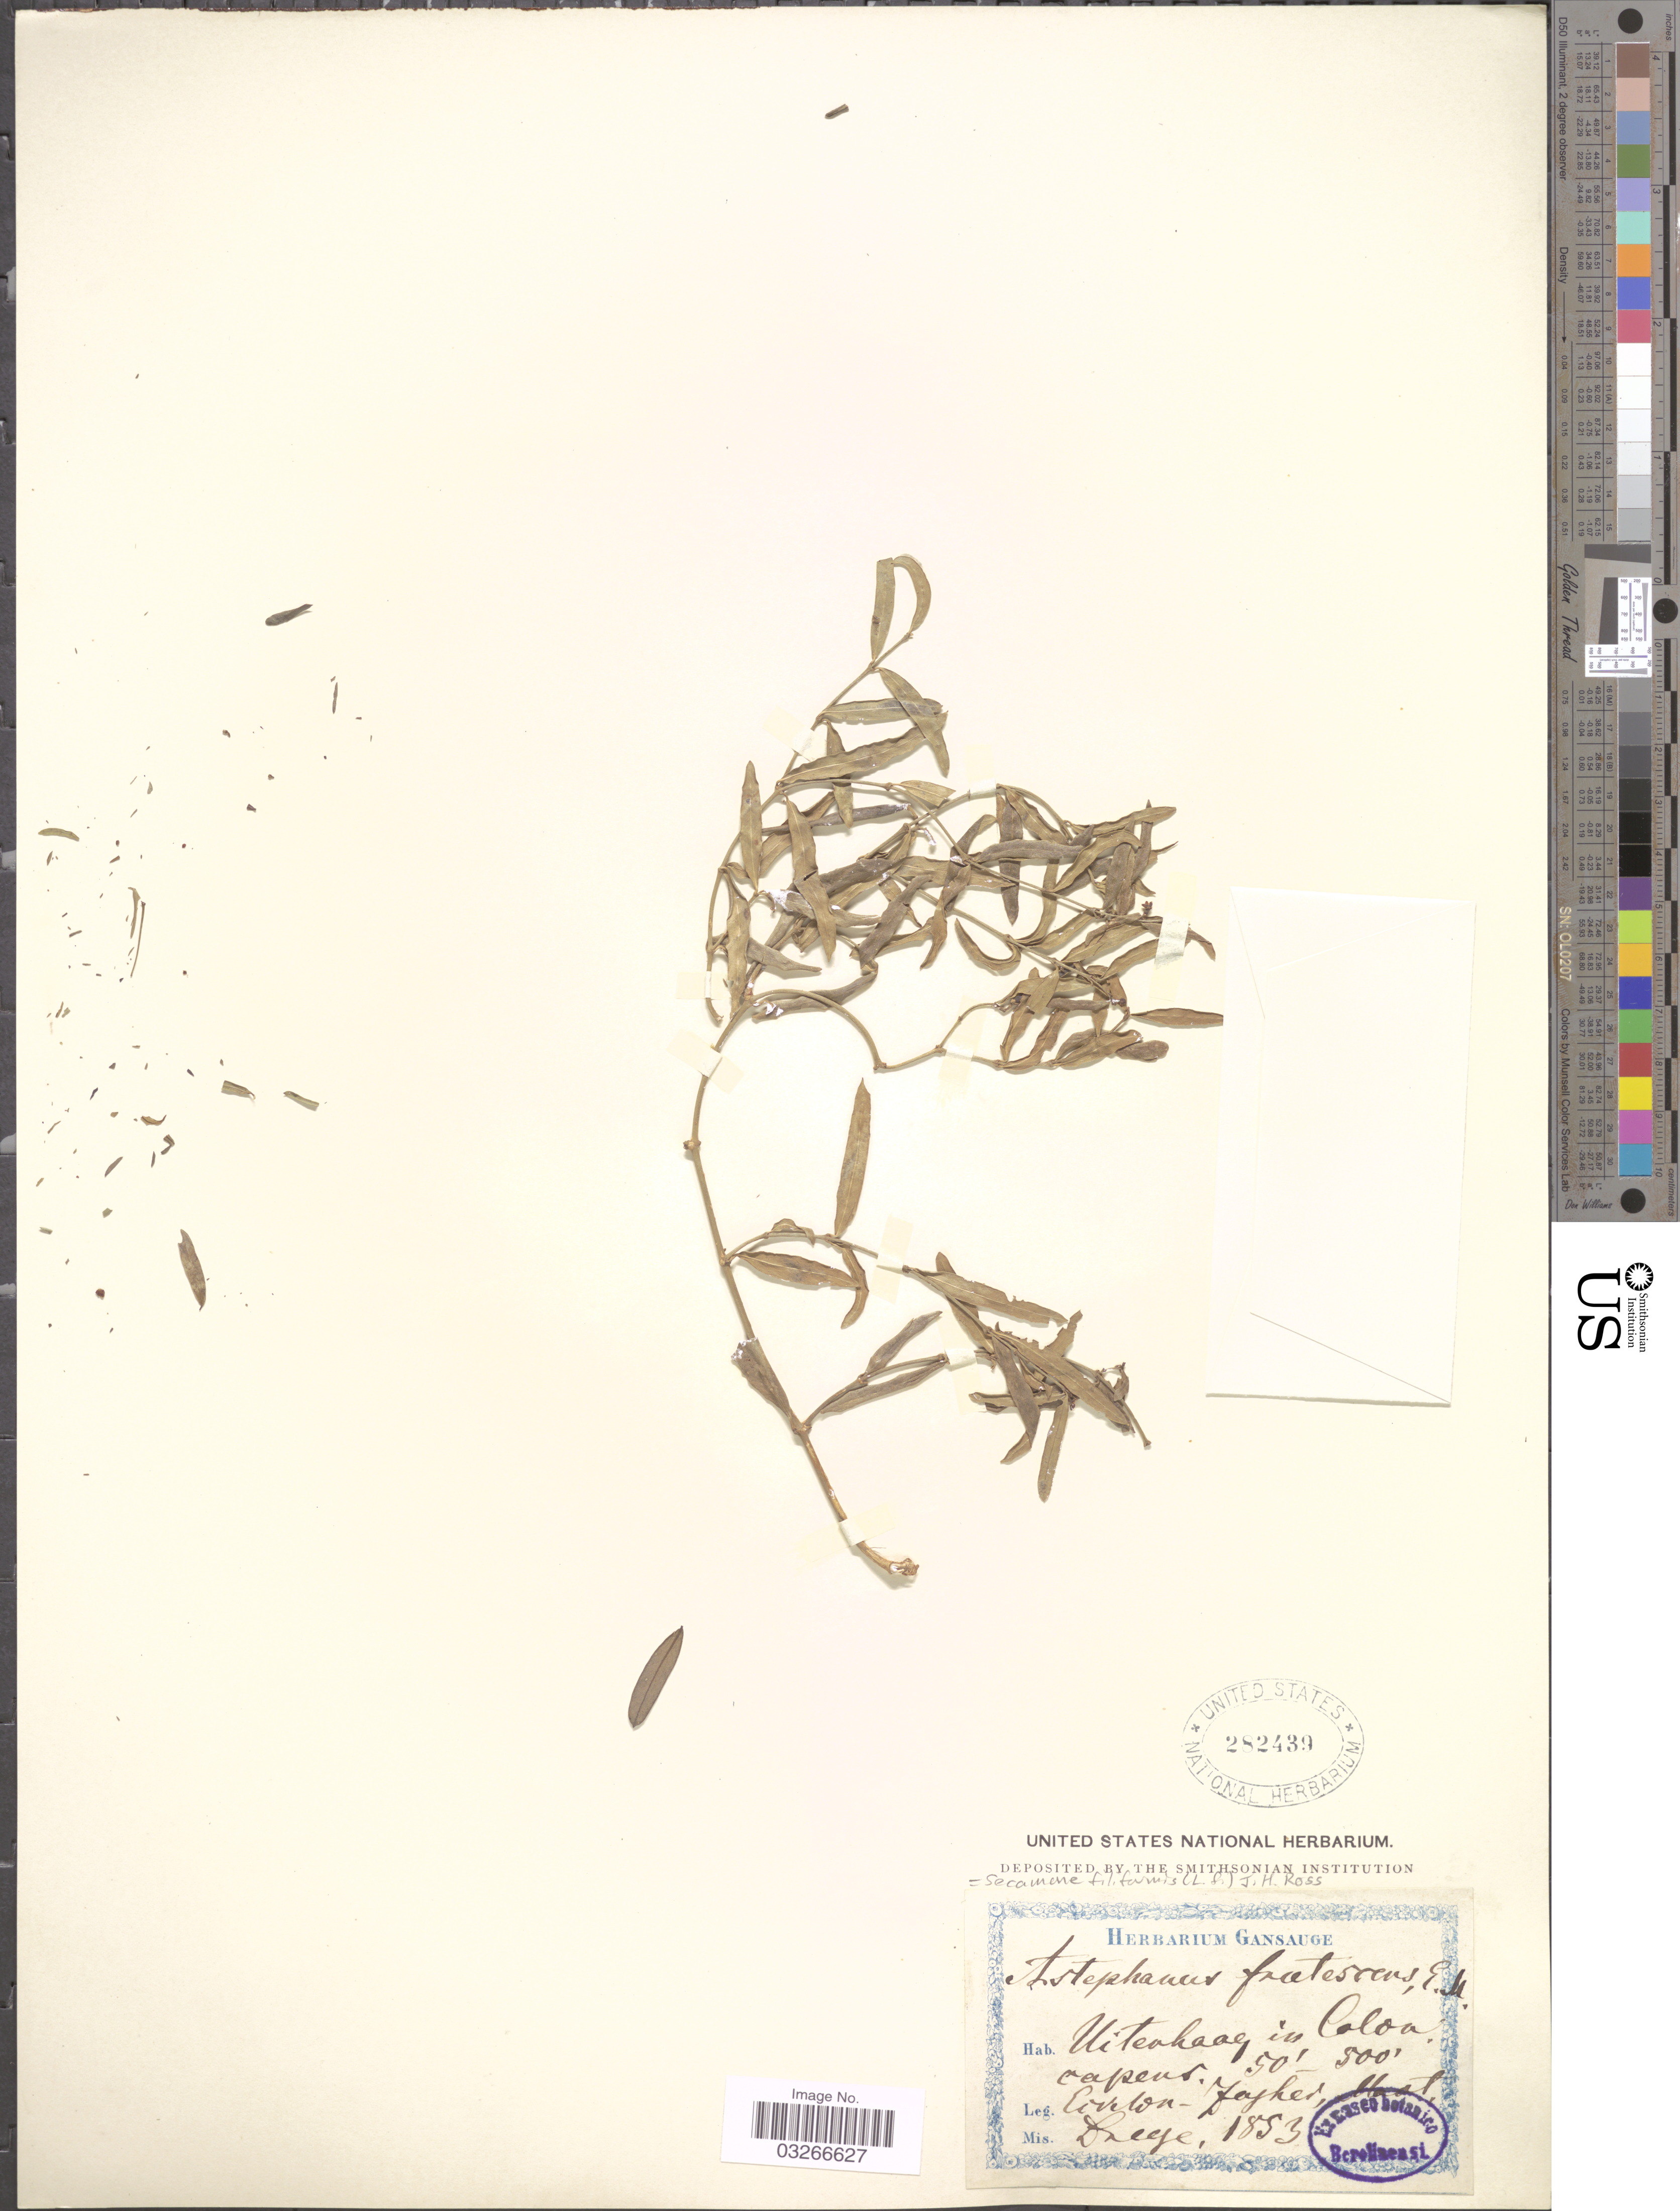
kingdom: Plantae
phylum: Tracheophyta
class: Magnoliopsida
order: Gentianales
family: Apocynaceae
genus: Secamone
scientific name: Secamone filiformis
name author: J. H. Ross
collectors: Drege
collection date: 1853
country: South Africa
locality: Uitenhaag in Coloa capens.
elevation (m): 15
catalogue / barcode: US 282439